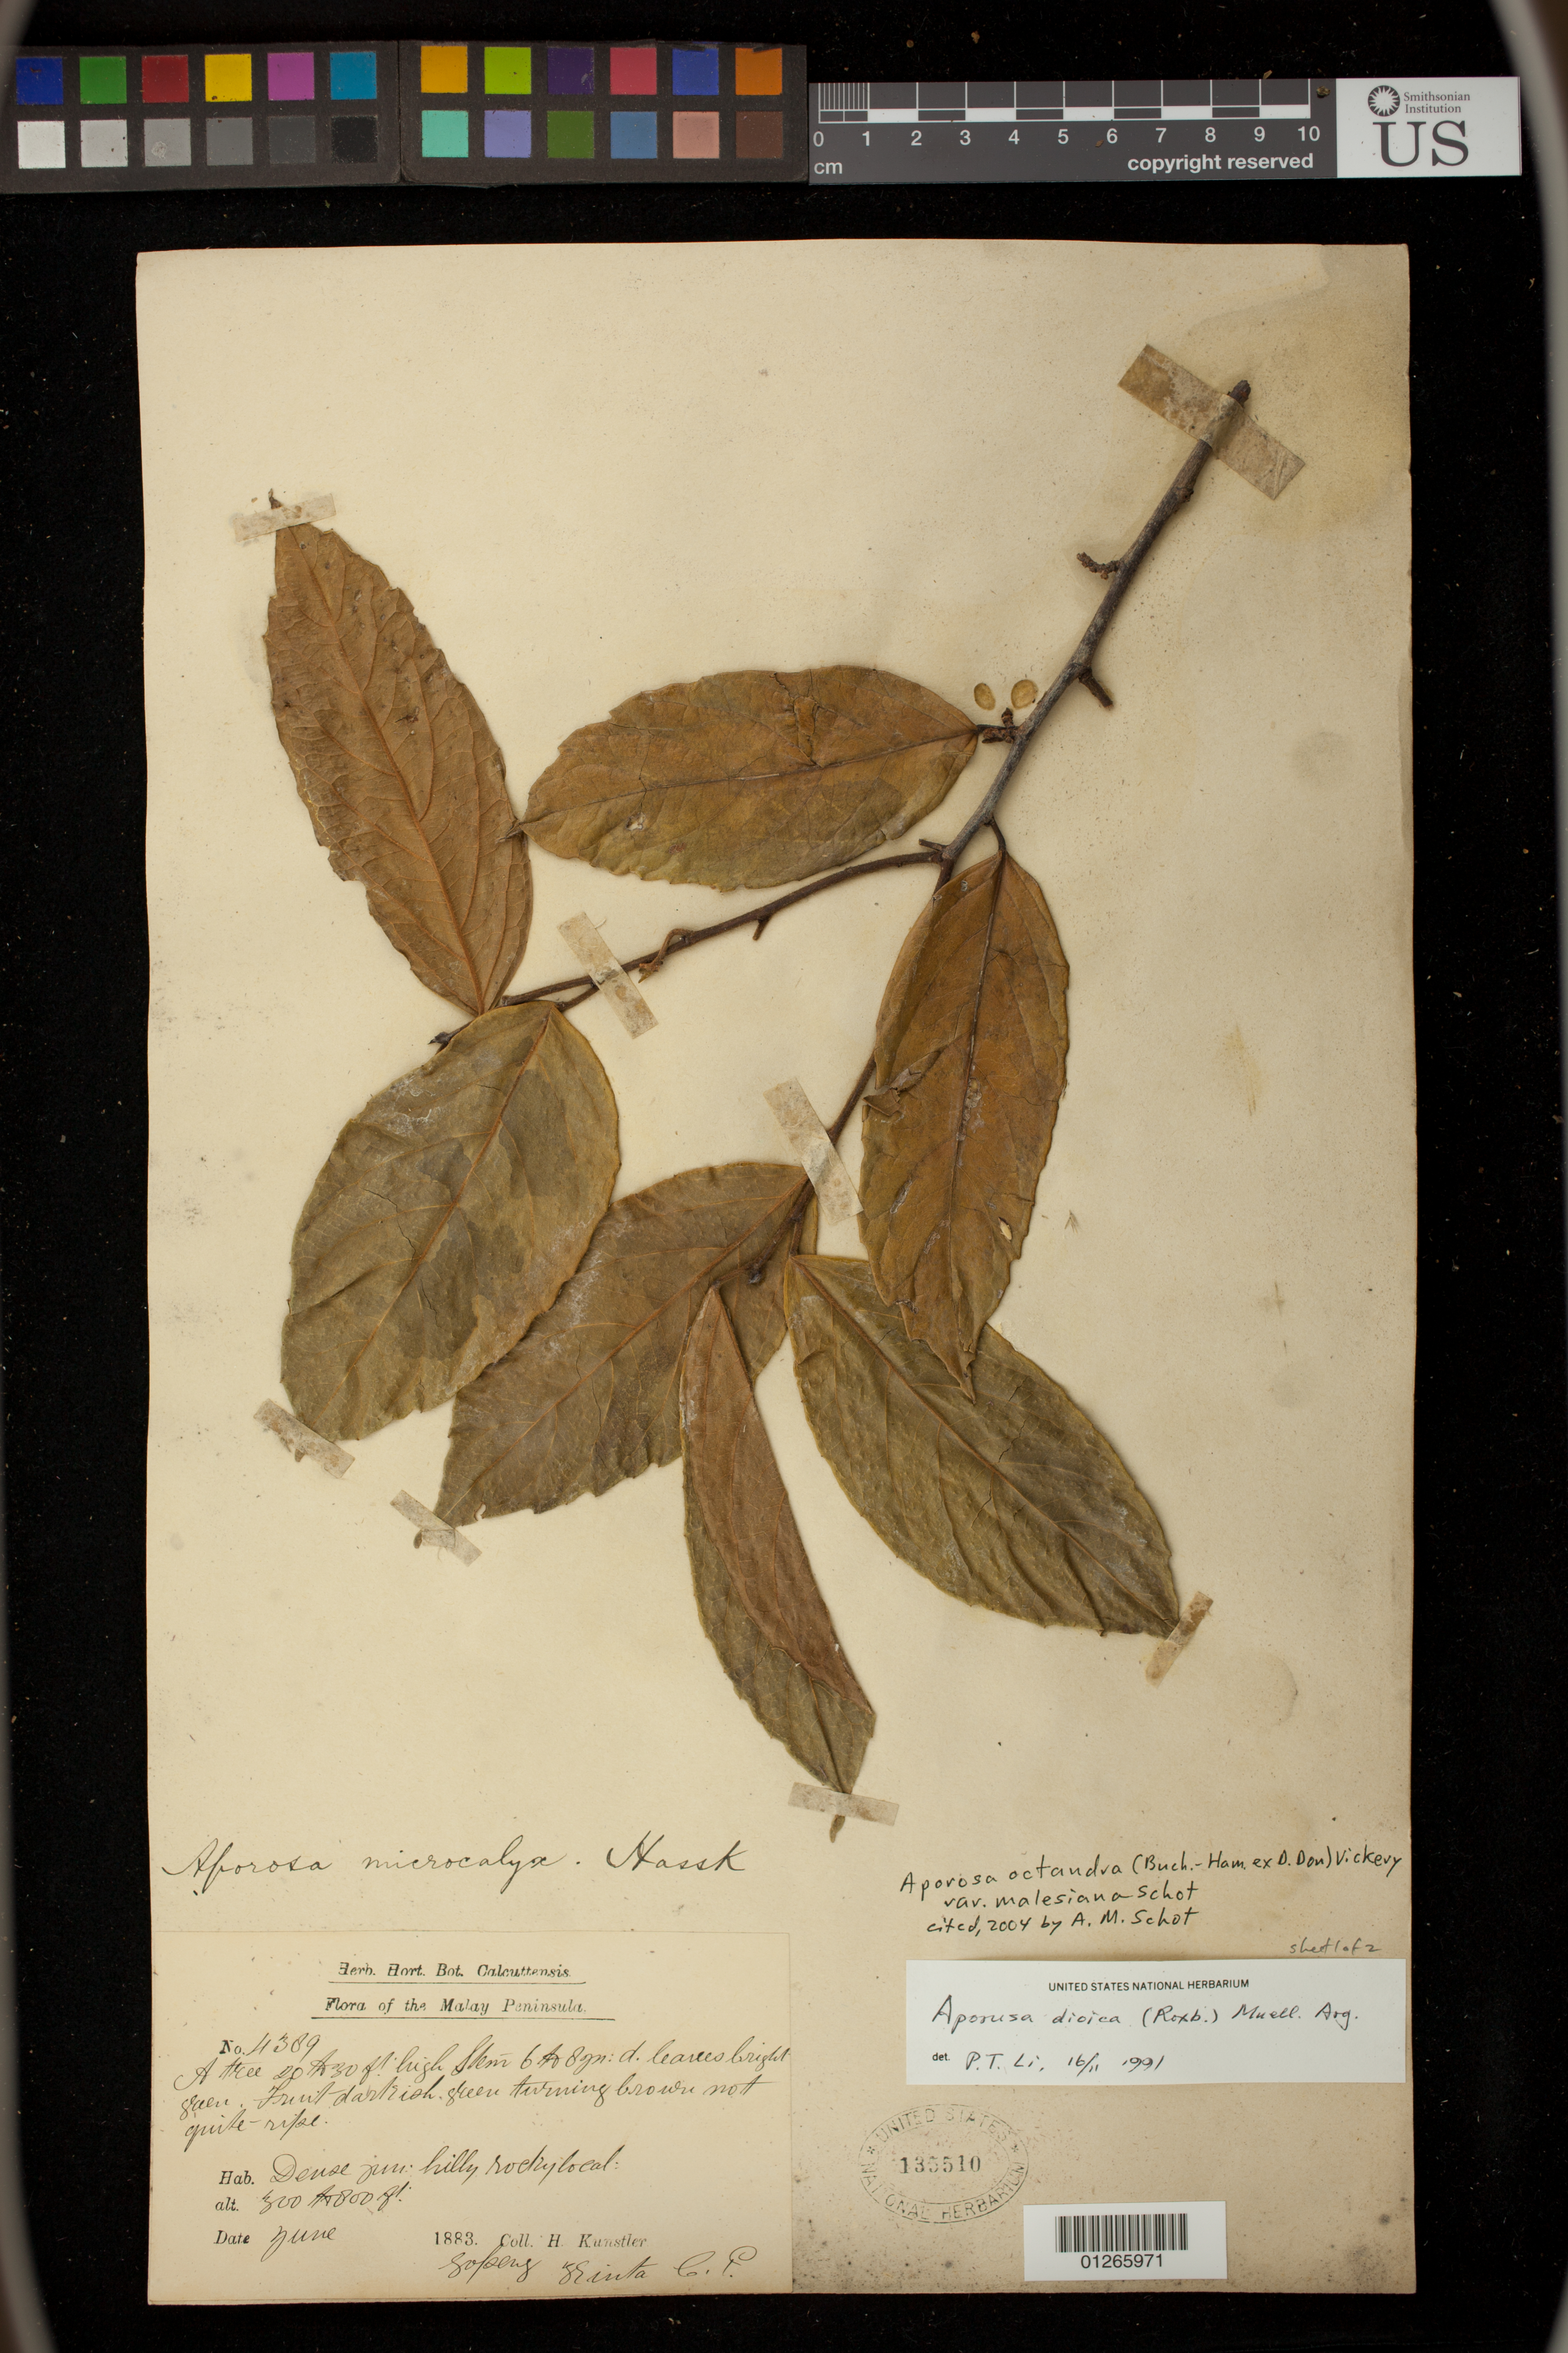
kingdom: Plantae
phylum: Tracheophyta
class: Magnoliopsida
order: Malpighiales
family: Phyllanthaceae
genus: Aporosa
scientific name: Aporosa octandra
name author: (Buch.-Ham. & D. Don) Vickery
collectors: H. H. Kunstler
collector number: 4389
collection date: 1883-06-01/1883-06-30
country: Malaysia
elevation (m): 91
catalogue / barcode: US 135510